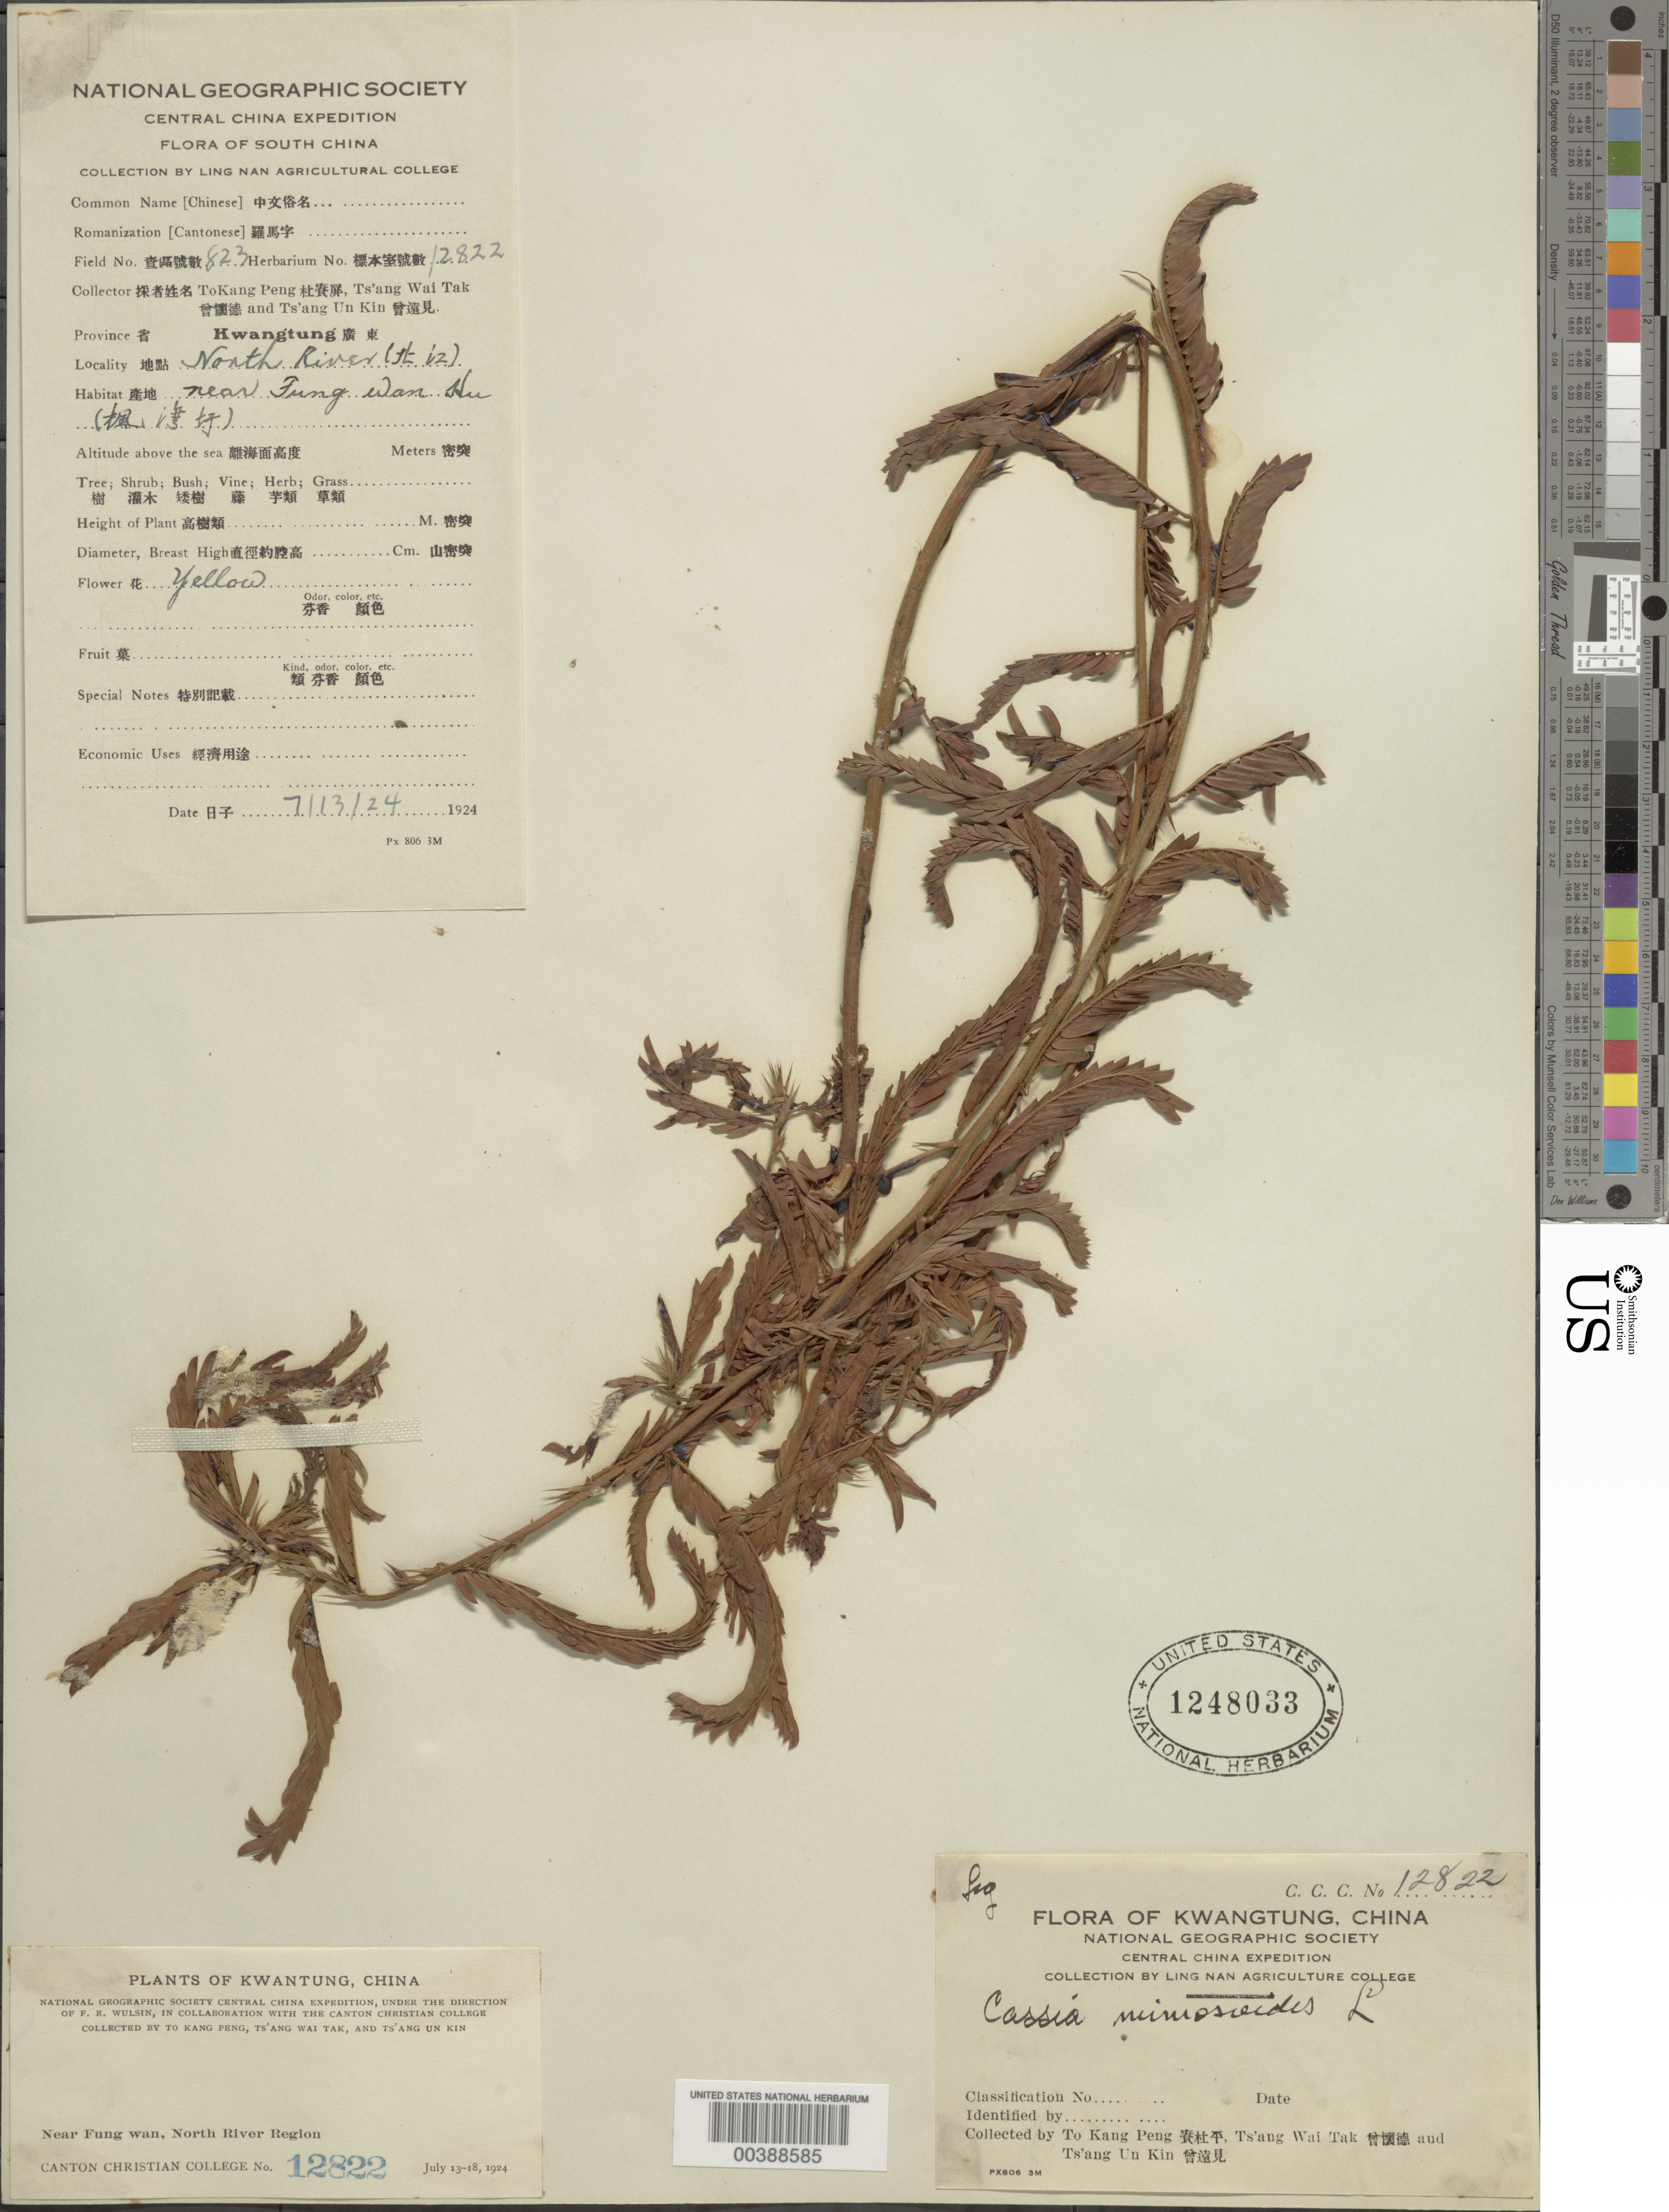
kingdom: Plantae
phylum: Tracheophyta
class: Magnoliopsida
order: Fabales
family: Fabaceae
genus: Chamaecrista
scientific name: Chamaecrista mimosoides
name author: (L.) Greene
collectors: T. K. Peng, T. Tak & T. Kin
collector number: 823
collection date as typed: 13 Jul 1924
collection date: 1924-07-13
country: China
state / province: Guangdong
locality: North river near fung wan hu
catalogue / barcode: US 1248033